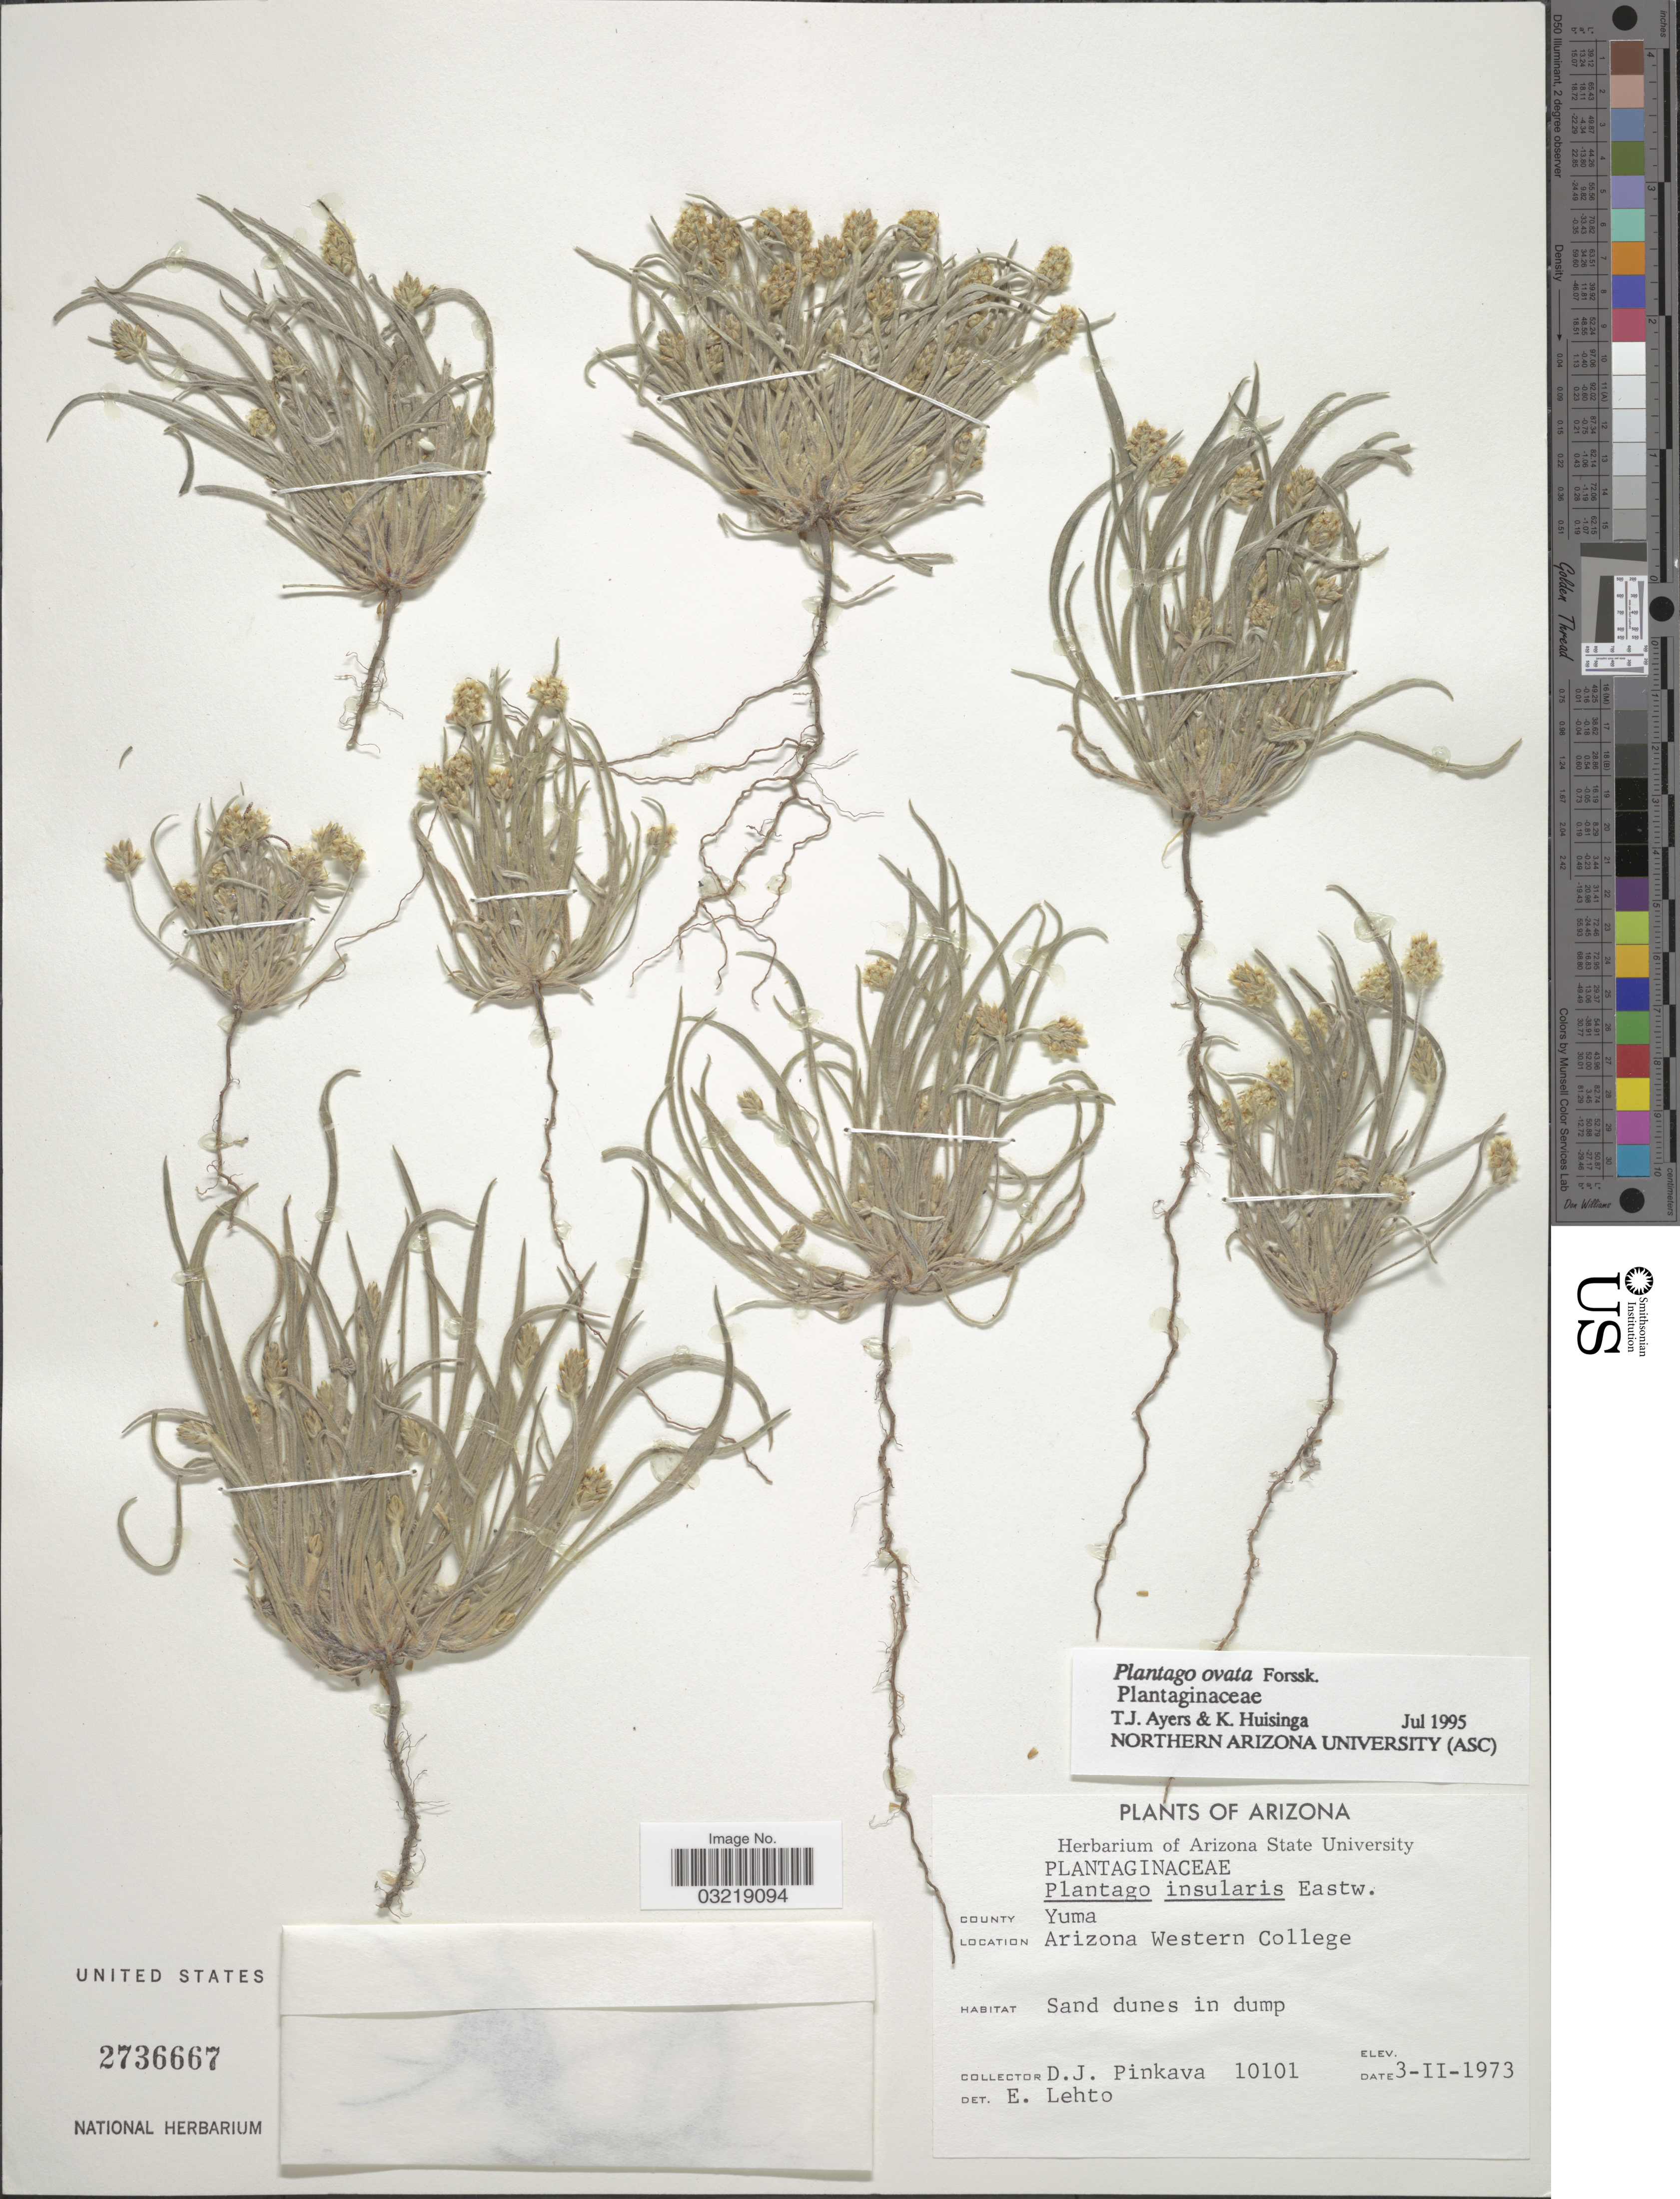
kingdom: Plantae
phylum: Tracheophyta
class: Magnoliopsida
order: Lamiales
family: Plantaginaceae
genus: Plantago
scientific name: Plantago ovata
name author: Forssk.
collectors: D. J. Pinkava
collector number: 10101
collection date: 1973-02-03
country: United States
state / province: Arizona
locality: County Yuma. Arizona Western College.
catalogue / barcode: US 2736667